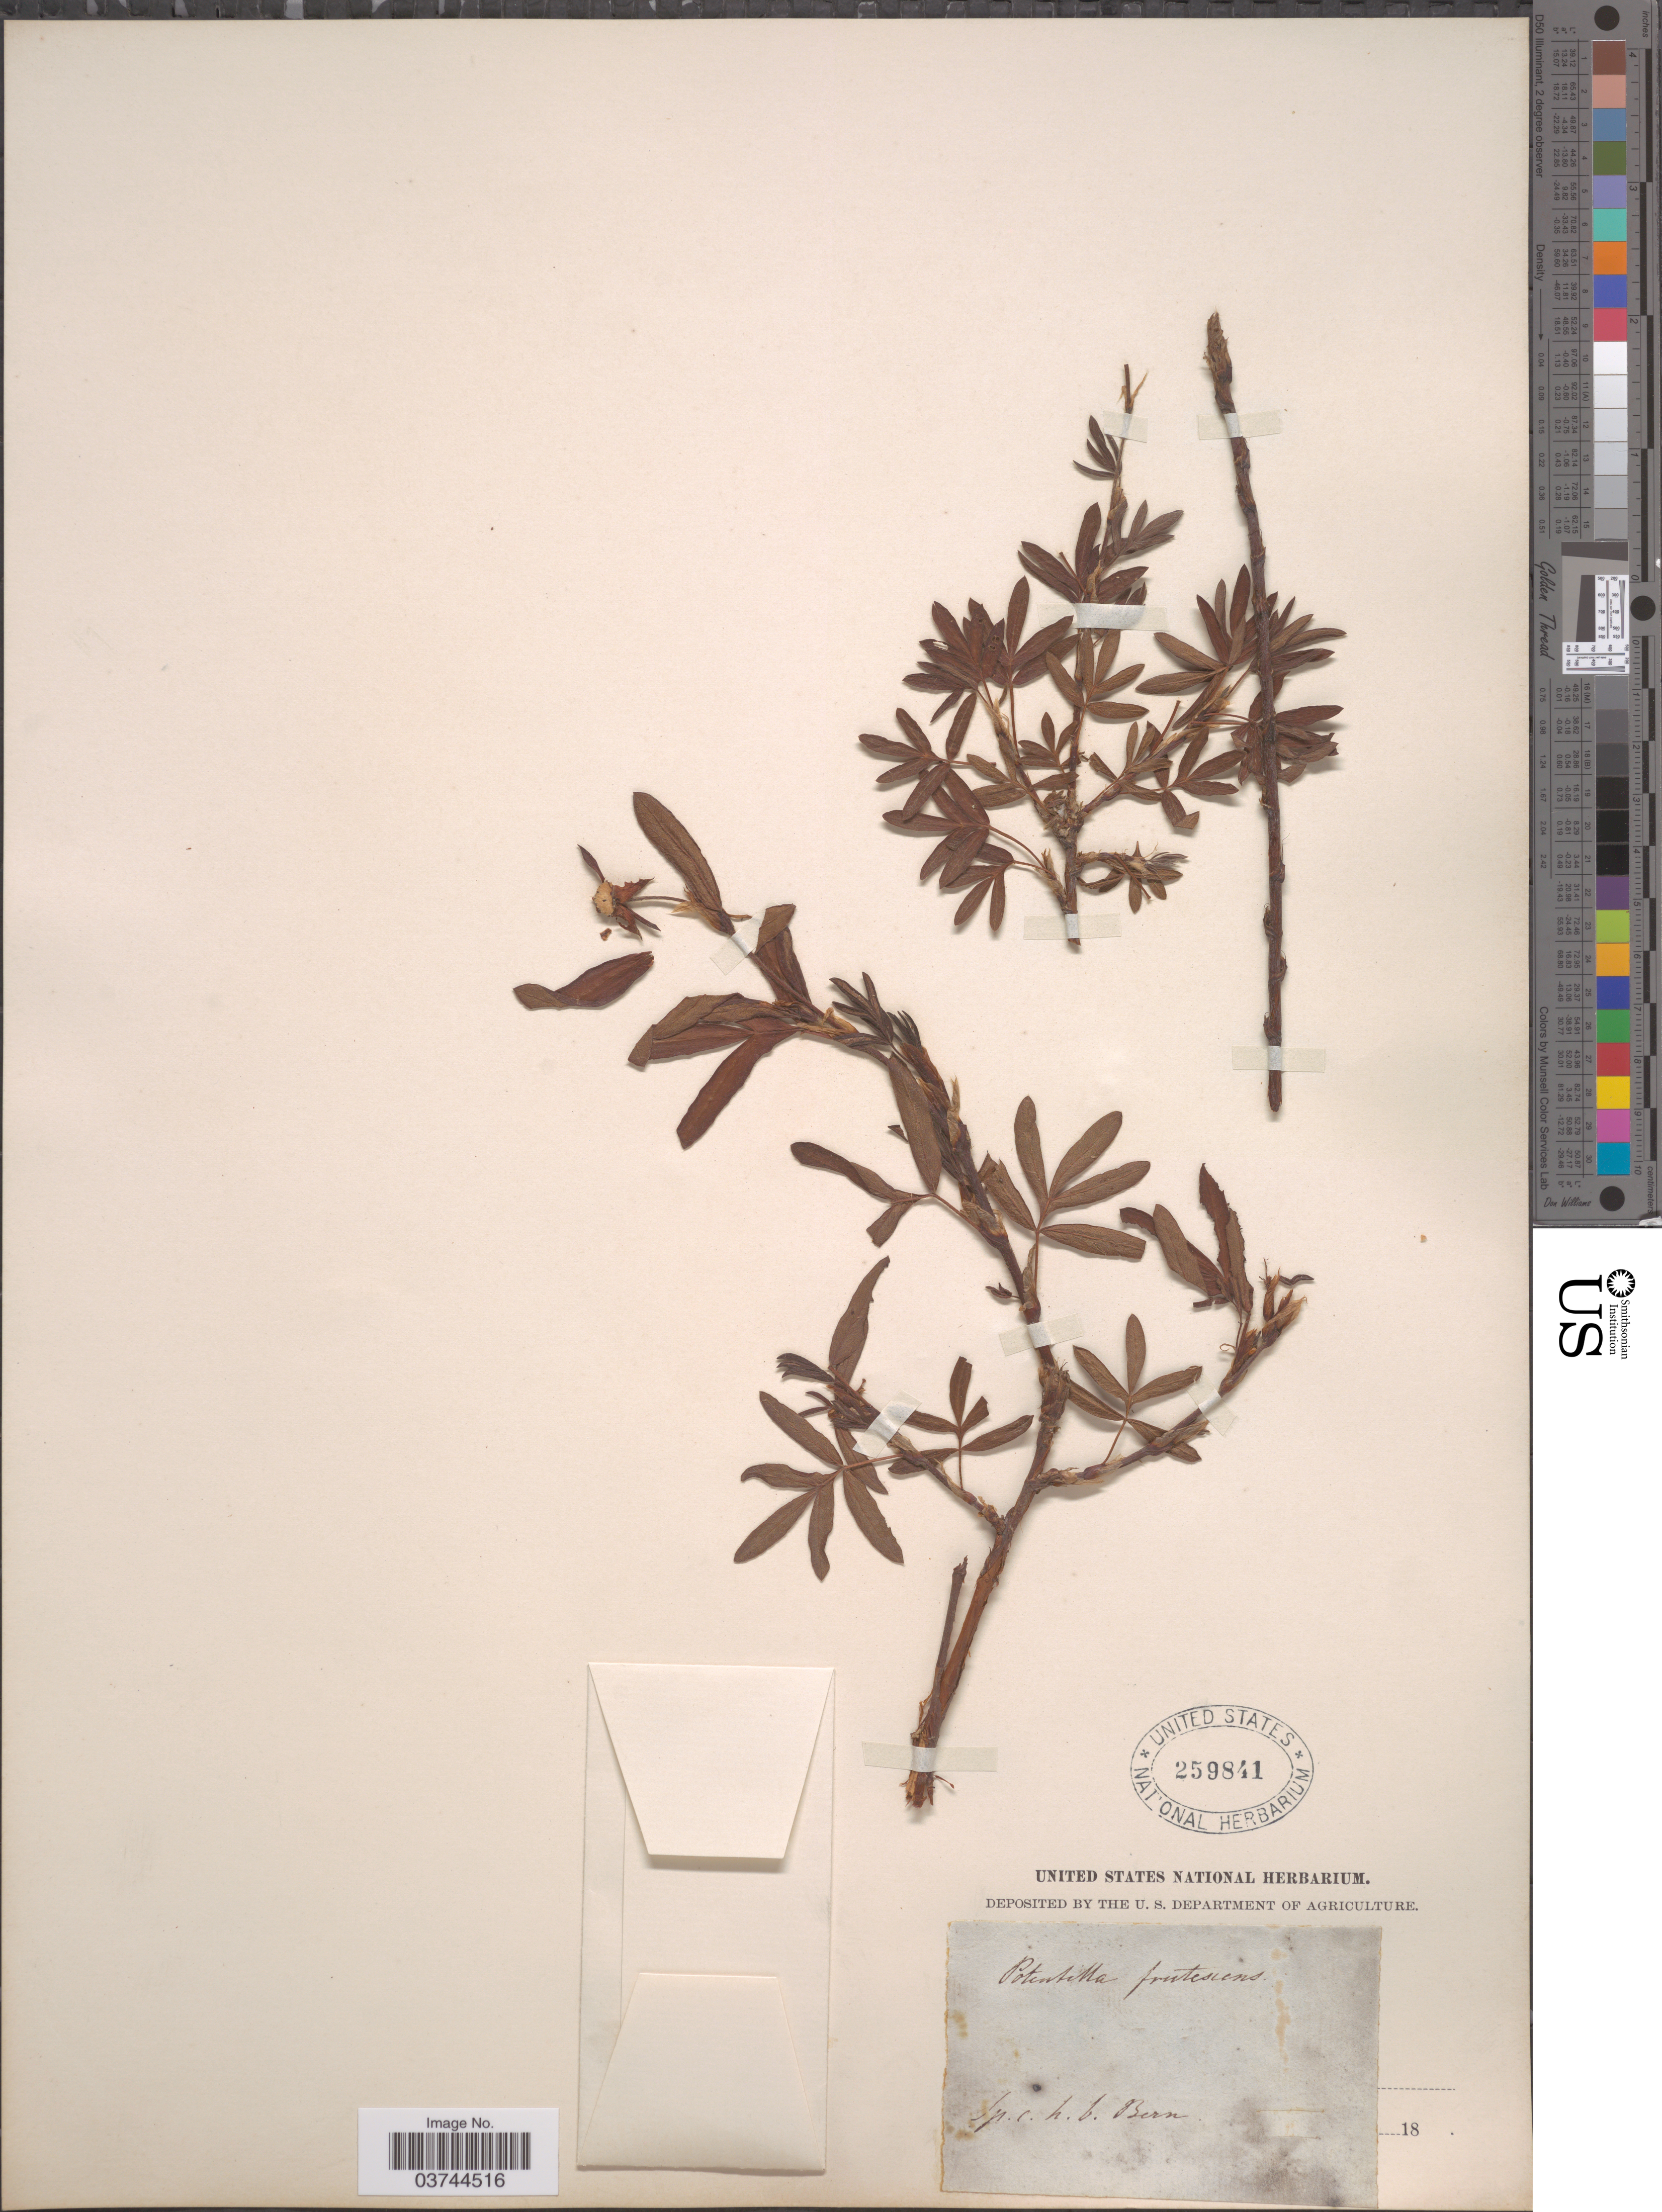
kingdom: Plantae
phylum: Tracheophyta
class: Magnoliopsida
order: Rosales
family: Rosaceae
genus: Dasiphora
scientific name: Dasiphora fruticosa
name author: (L.) Rydb.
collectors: ex herb. United States National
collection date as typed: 18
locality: Ip. c. H. b. Bern. [interpreted]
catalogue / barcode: US 259841